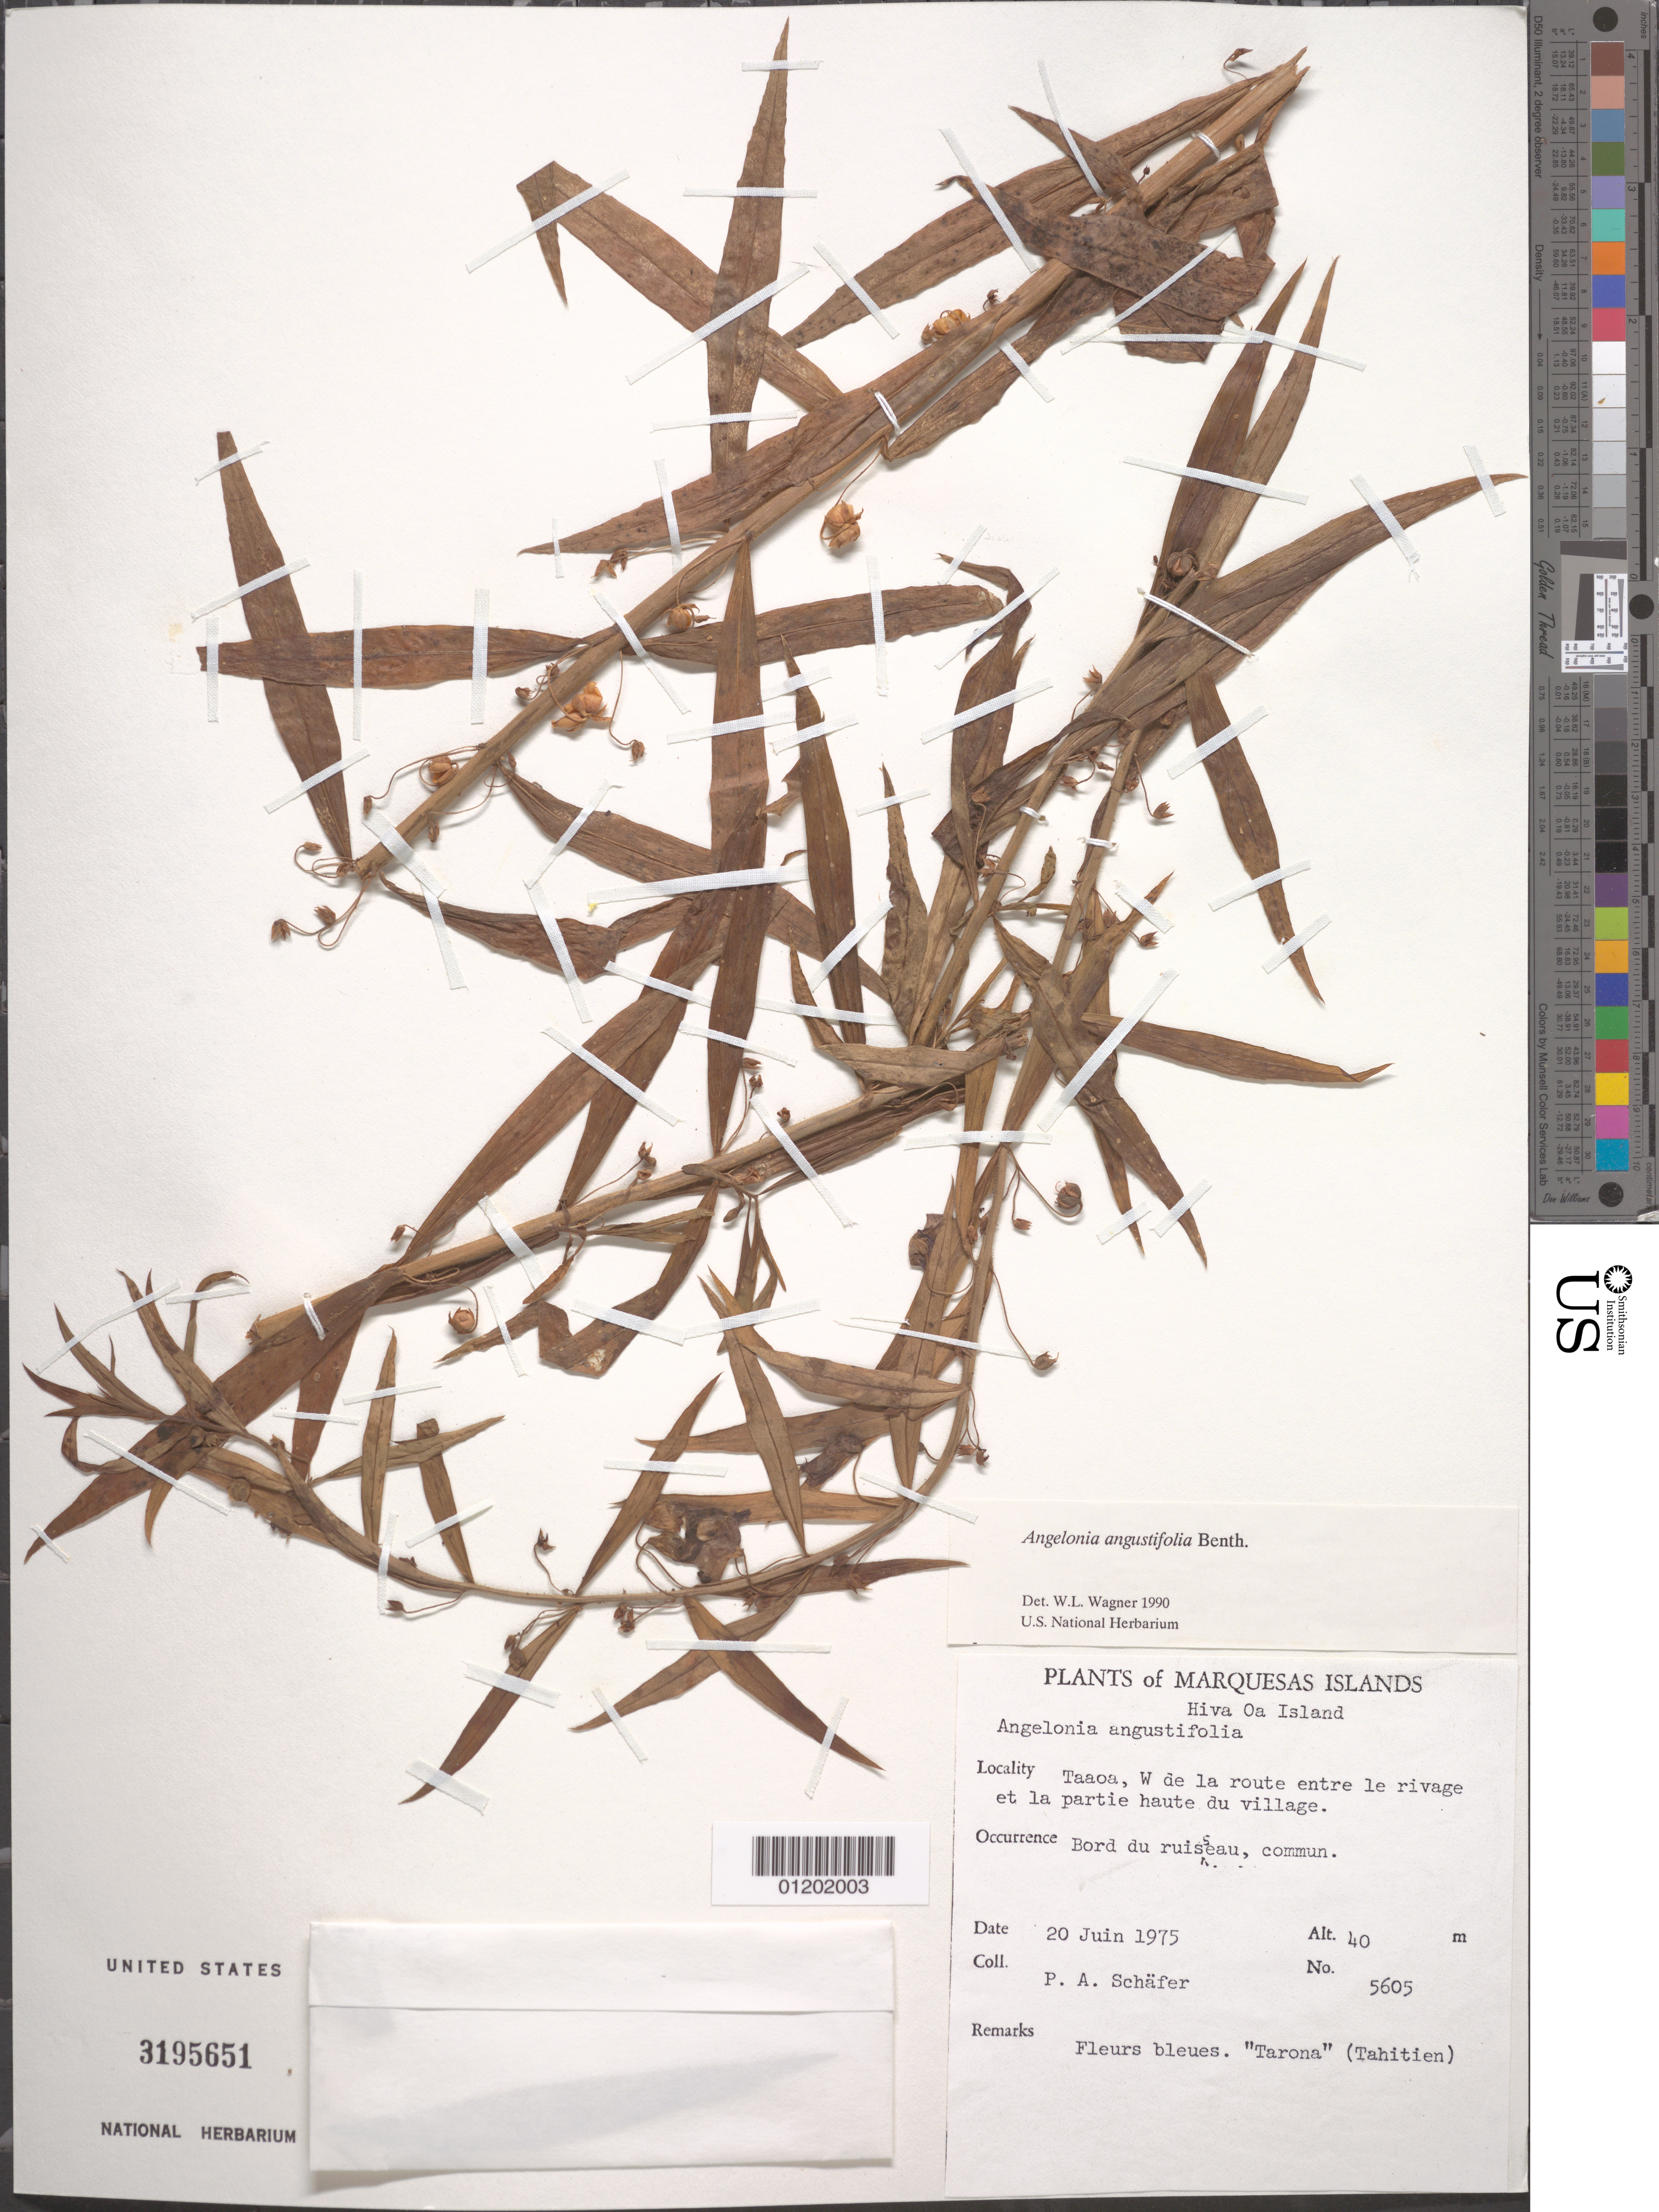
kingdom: Plantae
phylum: Tracheophyta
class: Magnoliopsida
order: Lamiales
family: Plantaginaceae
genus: Angelonia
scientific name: Angelonia gardneri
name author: Hook. f.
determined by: Wagner, W. L., (BOT), Smithsonian Institution - National Museum of Natural History (UNITED STATES)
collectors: P. A. Schäfer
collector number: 5605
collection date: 1975-06-20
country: French Polynesia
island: Hiva Oa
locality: Taaoa, W de la route entre le rivage et la partie haute du village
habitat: c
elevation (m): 40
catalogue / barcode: US 3195651